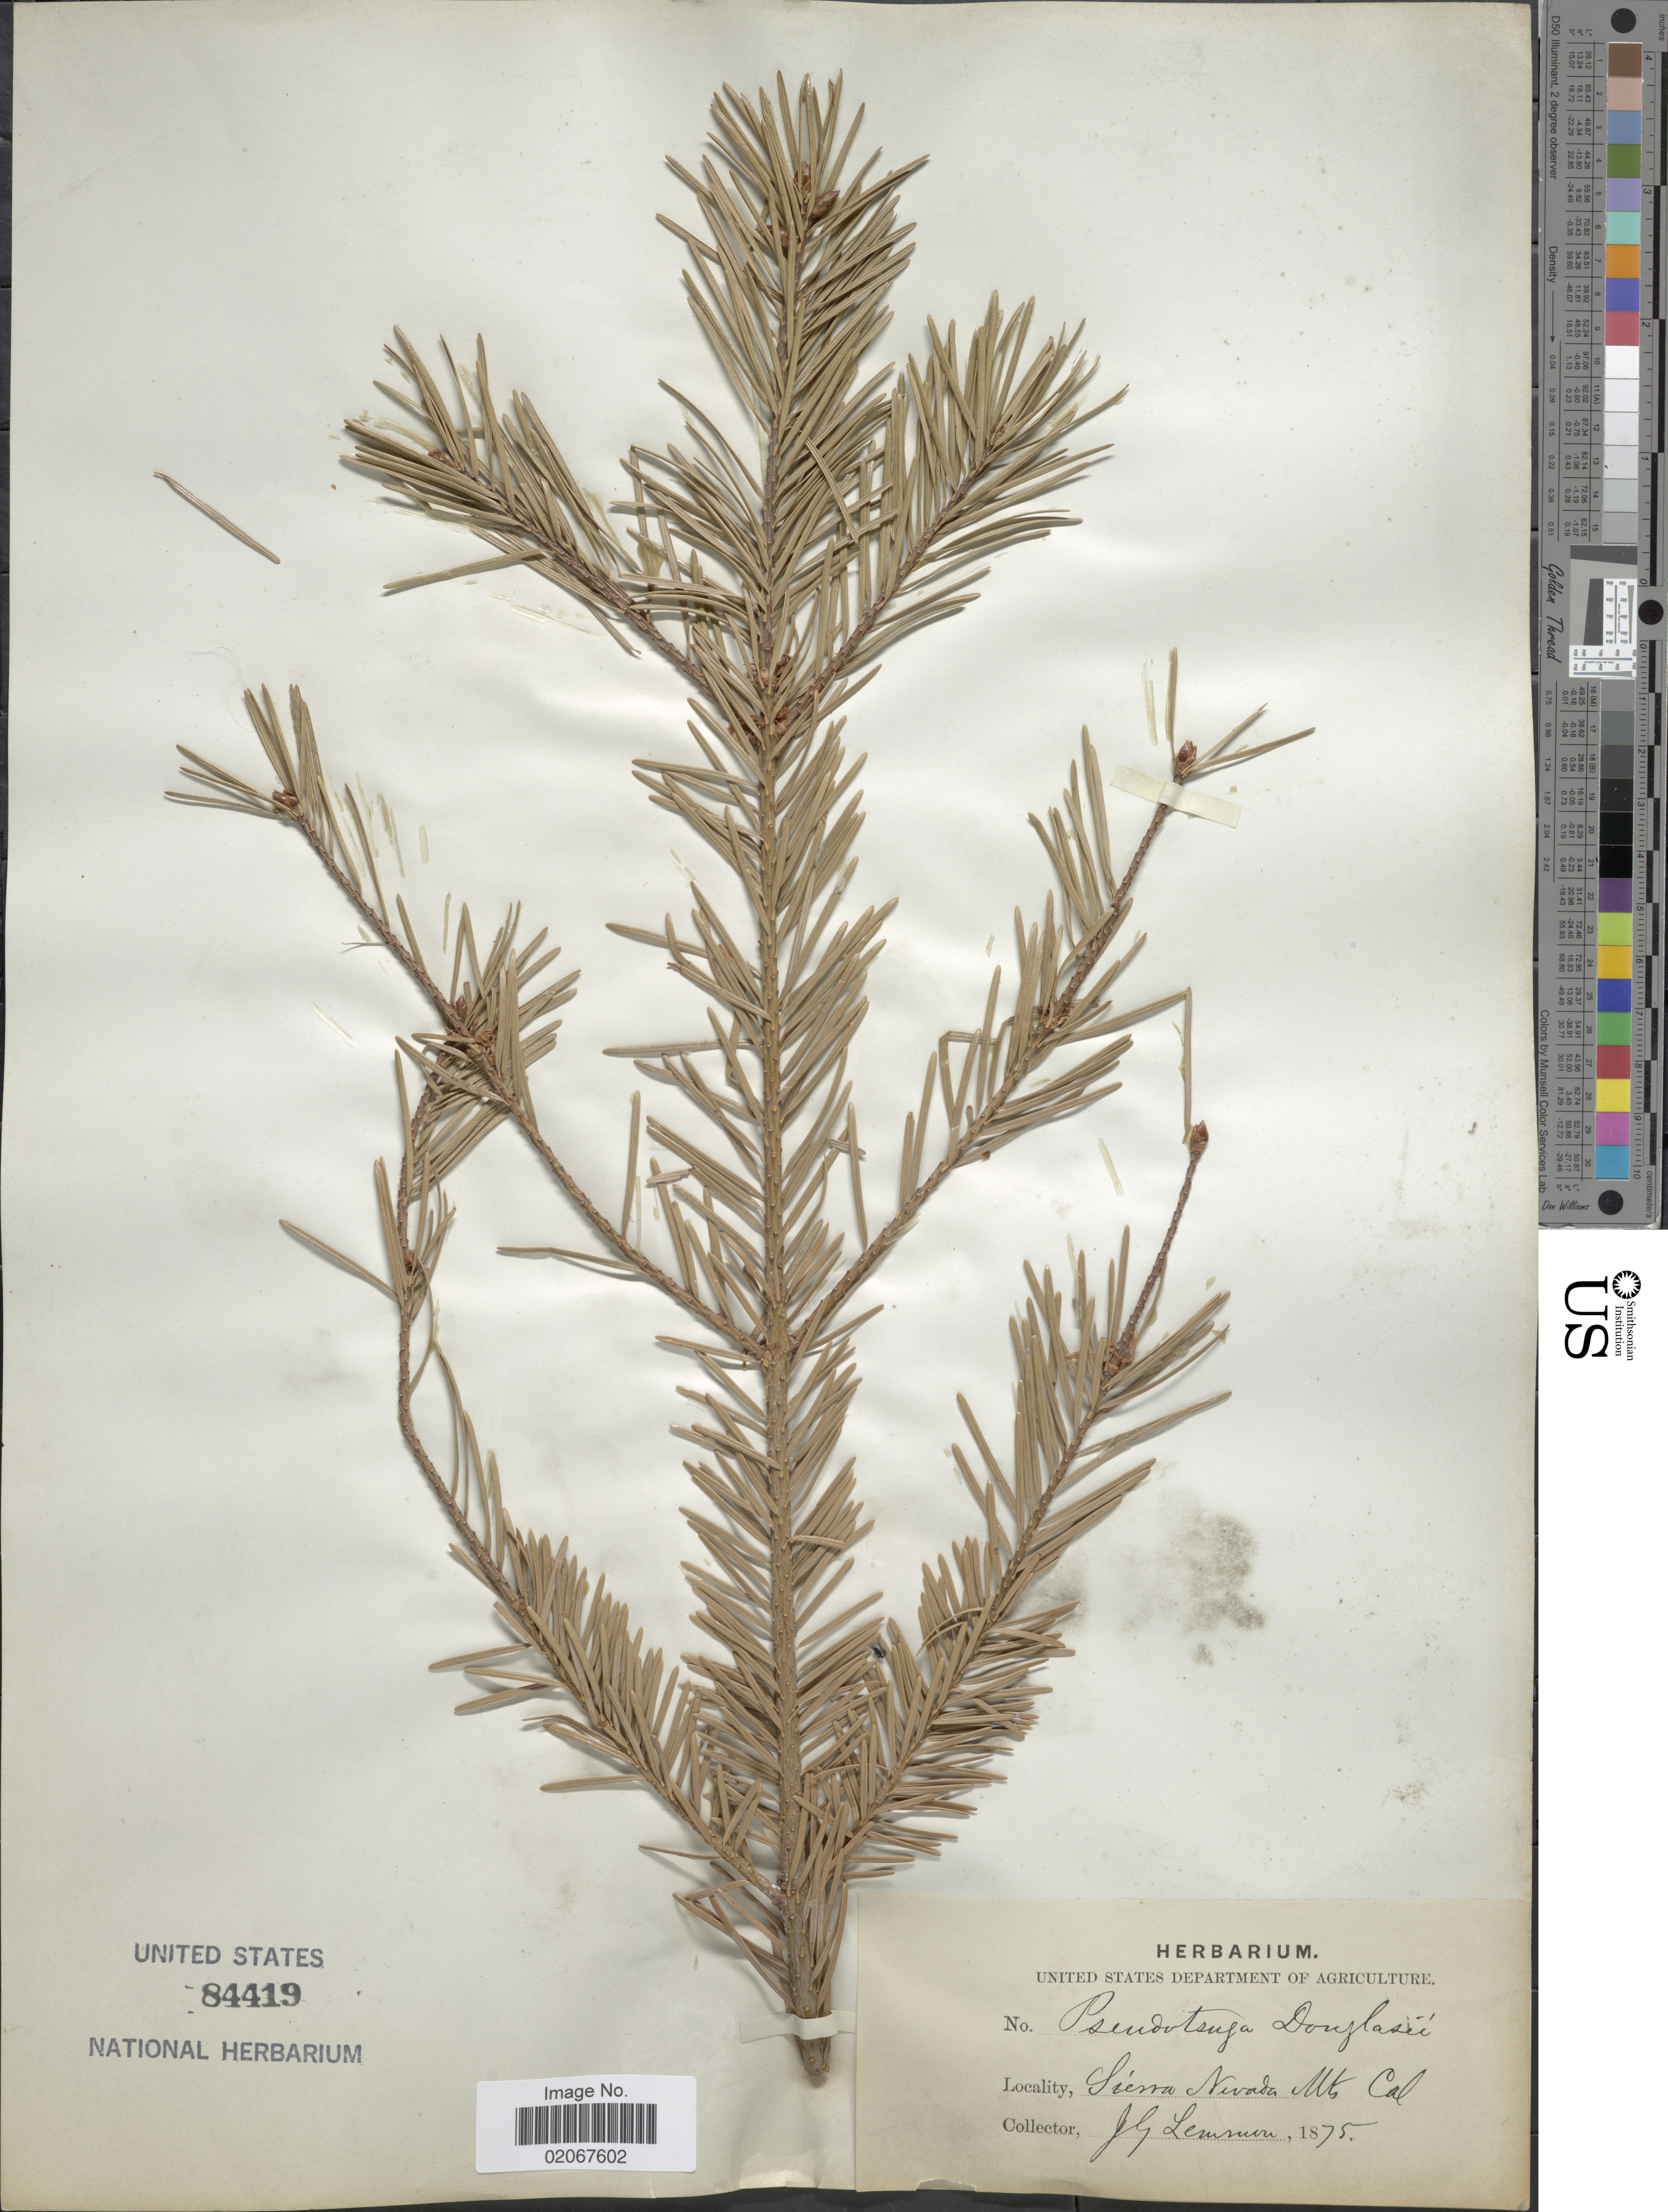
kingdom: Plantae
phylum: Tracheophyta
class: Pinopsida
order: Pinales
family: Pinaceae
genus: Pseudotsuga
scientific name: Pseudotsuga menziesii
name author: (Mirb.) Franco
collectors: J. Lemmon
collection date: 1875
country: United States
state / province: California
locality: Sierra Nevada Mts. Cal.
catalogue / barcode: US 84419